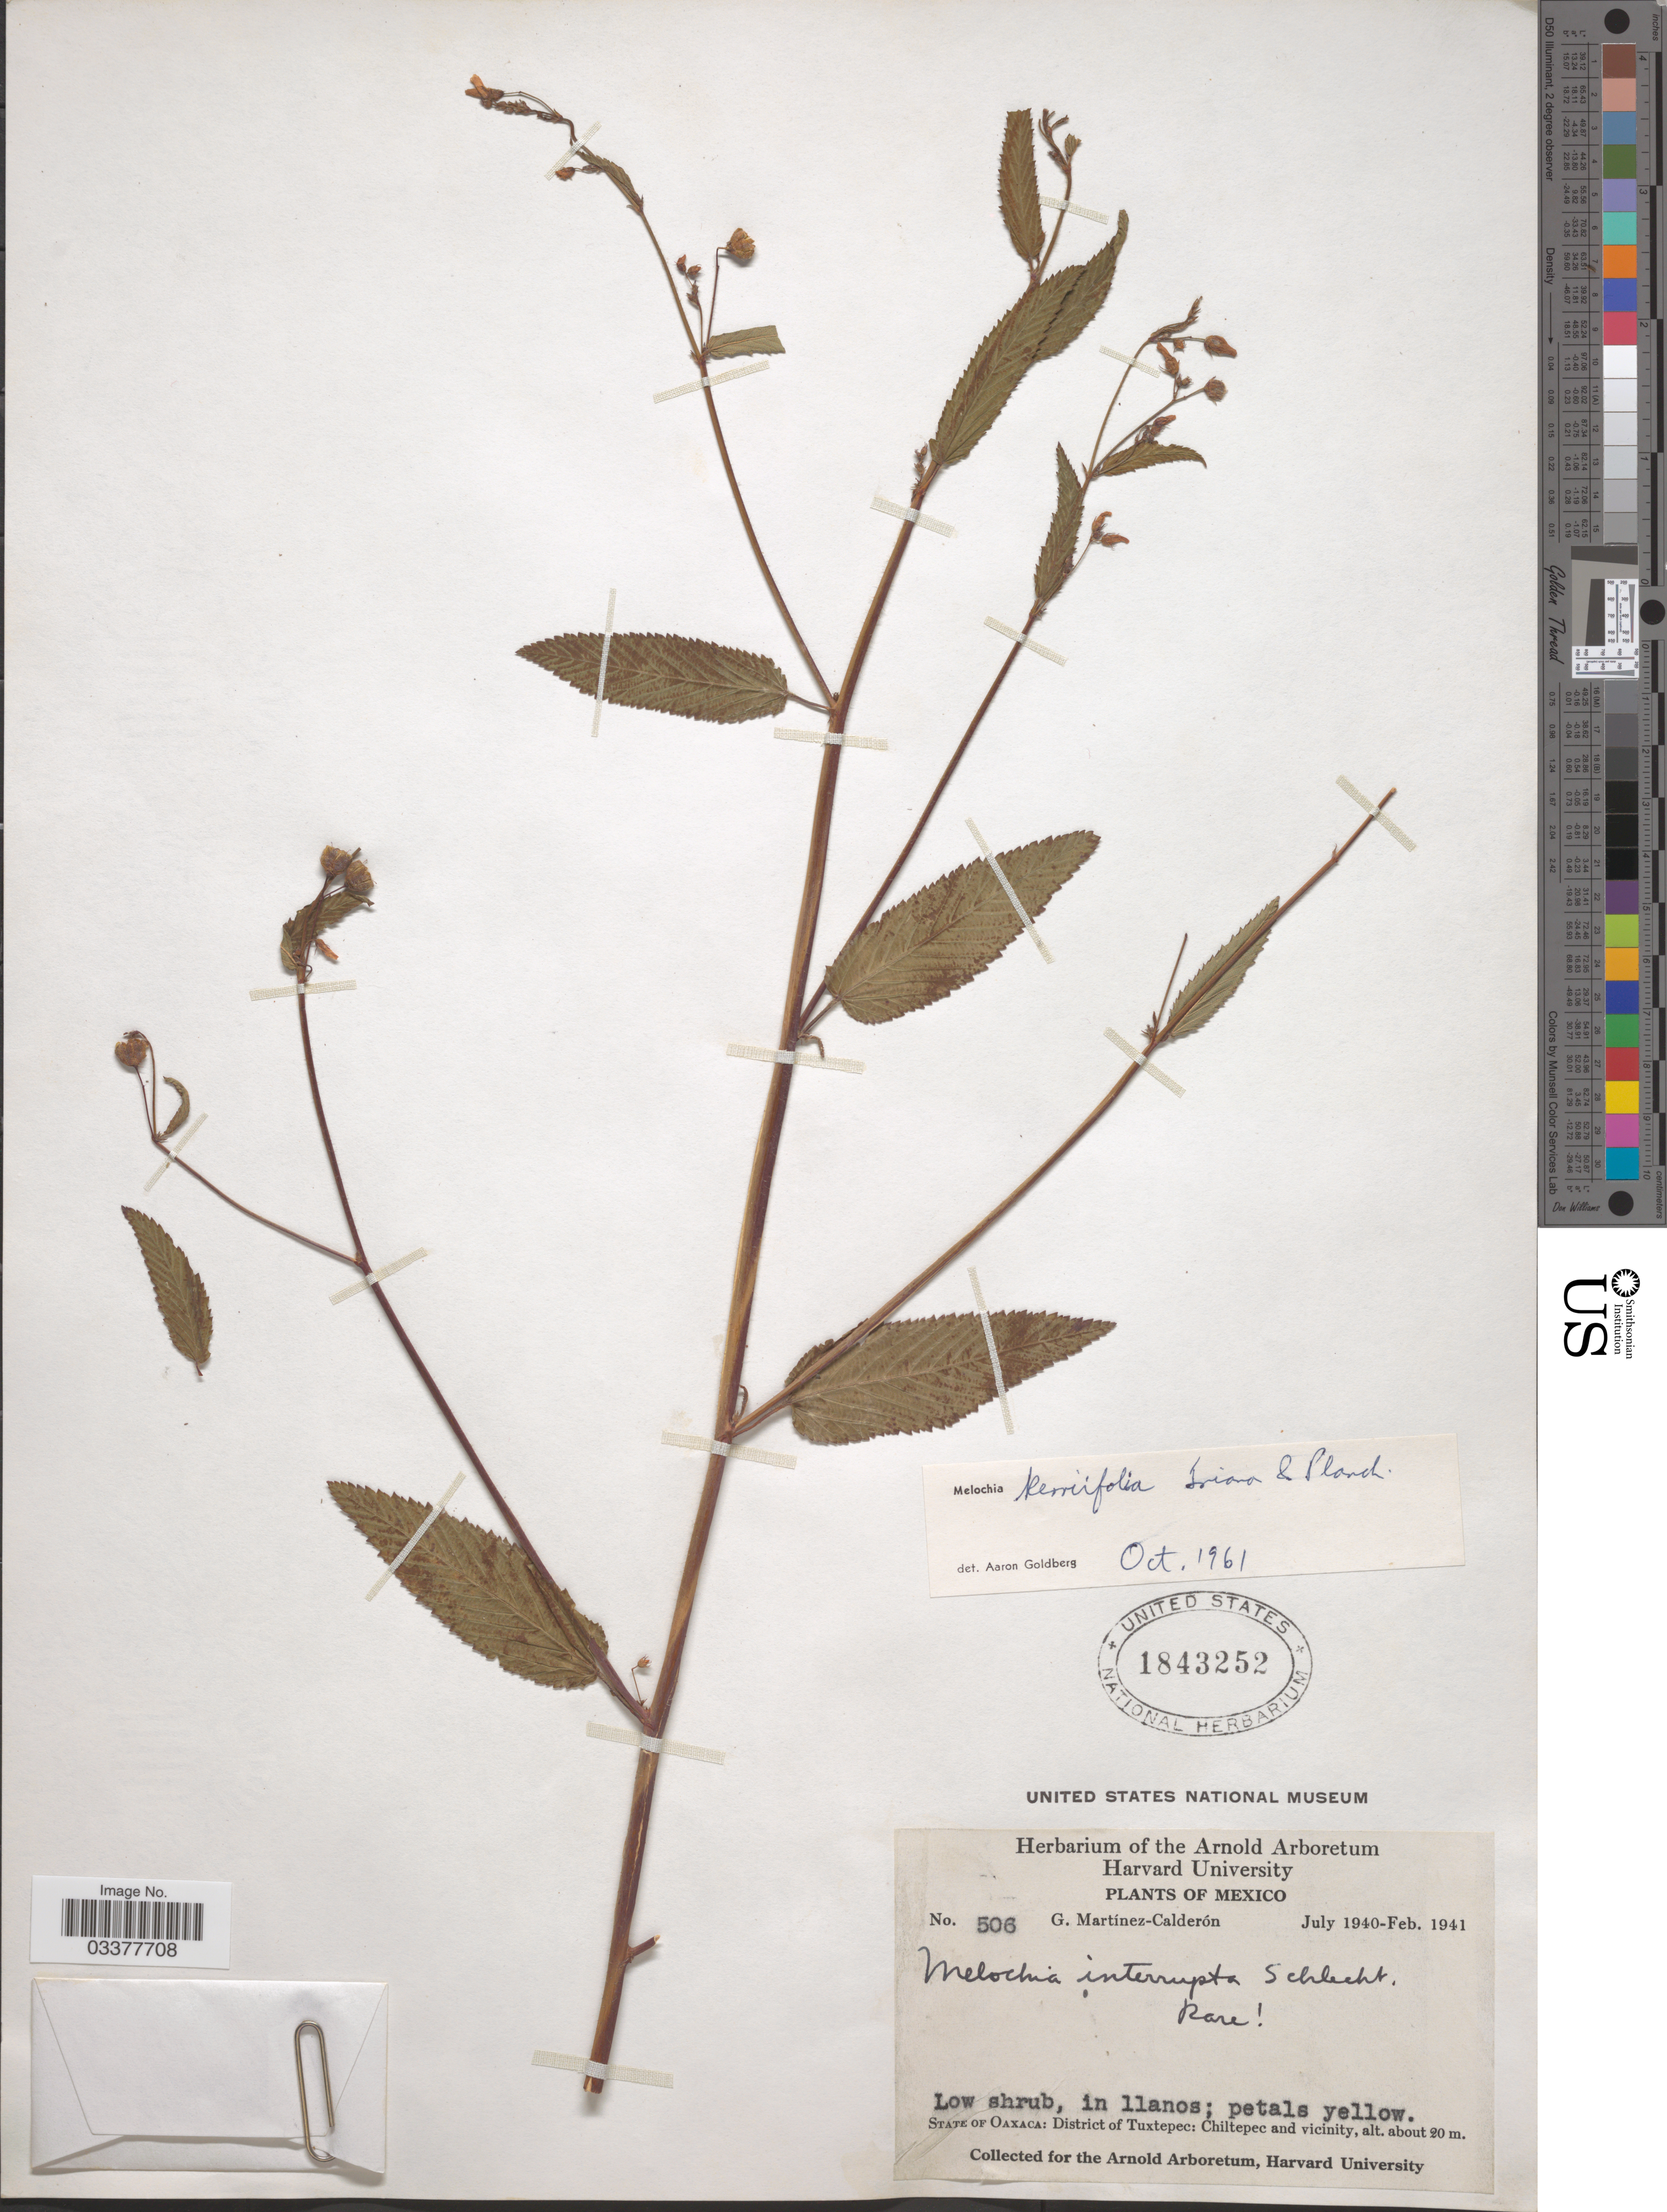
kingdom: Plantae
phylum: Tracheophyta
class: Magnoliopsida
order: Malvales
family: Malvaceae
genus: Melochia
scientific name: Melochia kerriifolia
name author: Triana & Planch.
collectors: G. Martínez Calderón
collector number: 506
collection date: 1940-07/1941-02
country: Mexico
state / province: Oaxaca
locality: District of Tuxtepec: Chiltepec and vicinity.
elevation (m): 20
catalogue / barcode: US 1843252